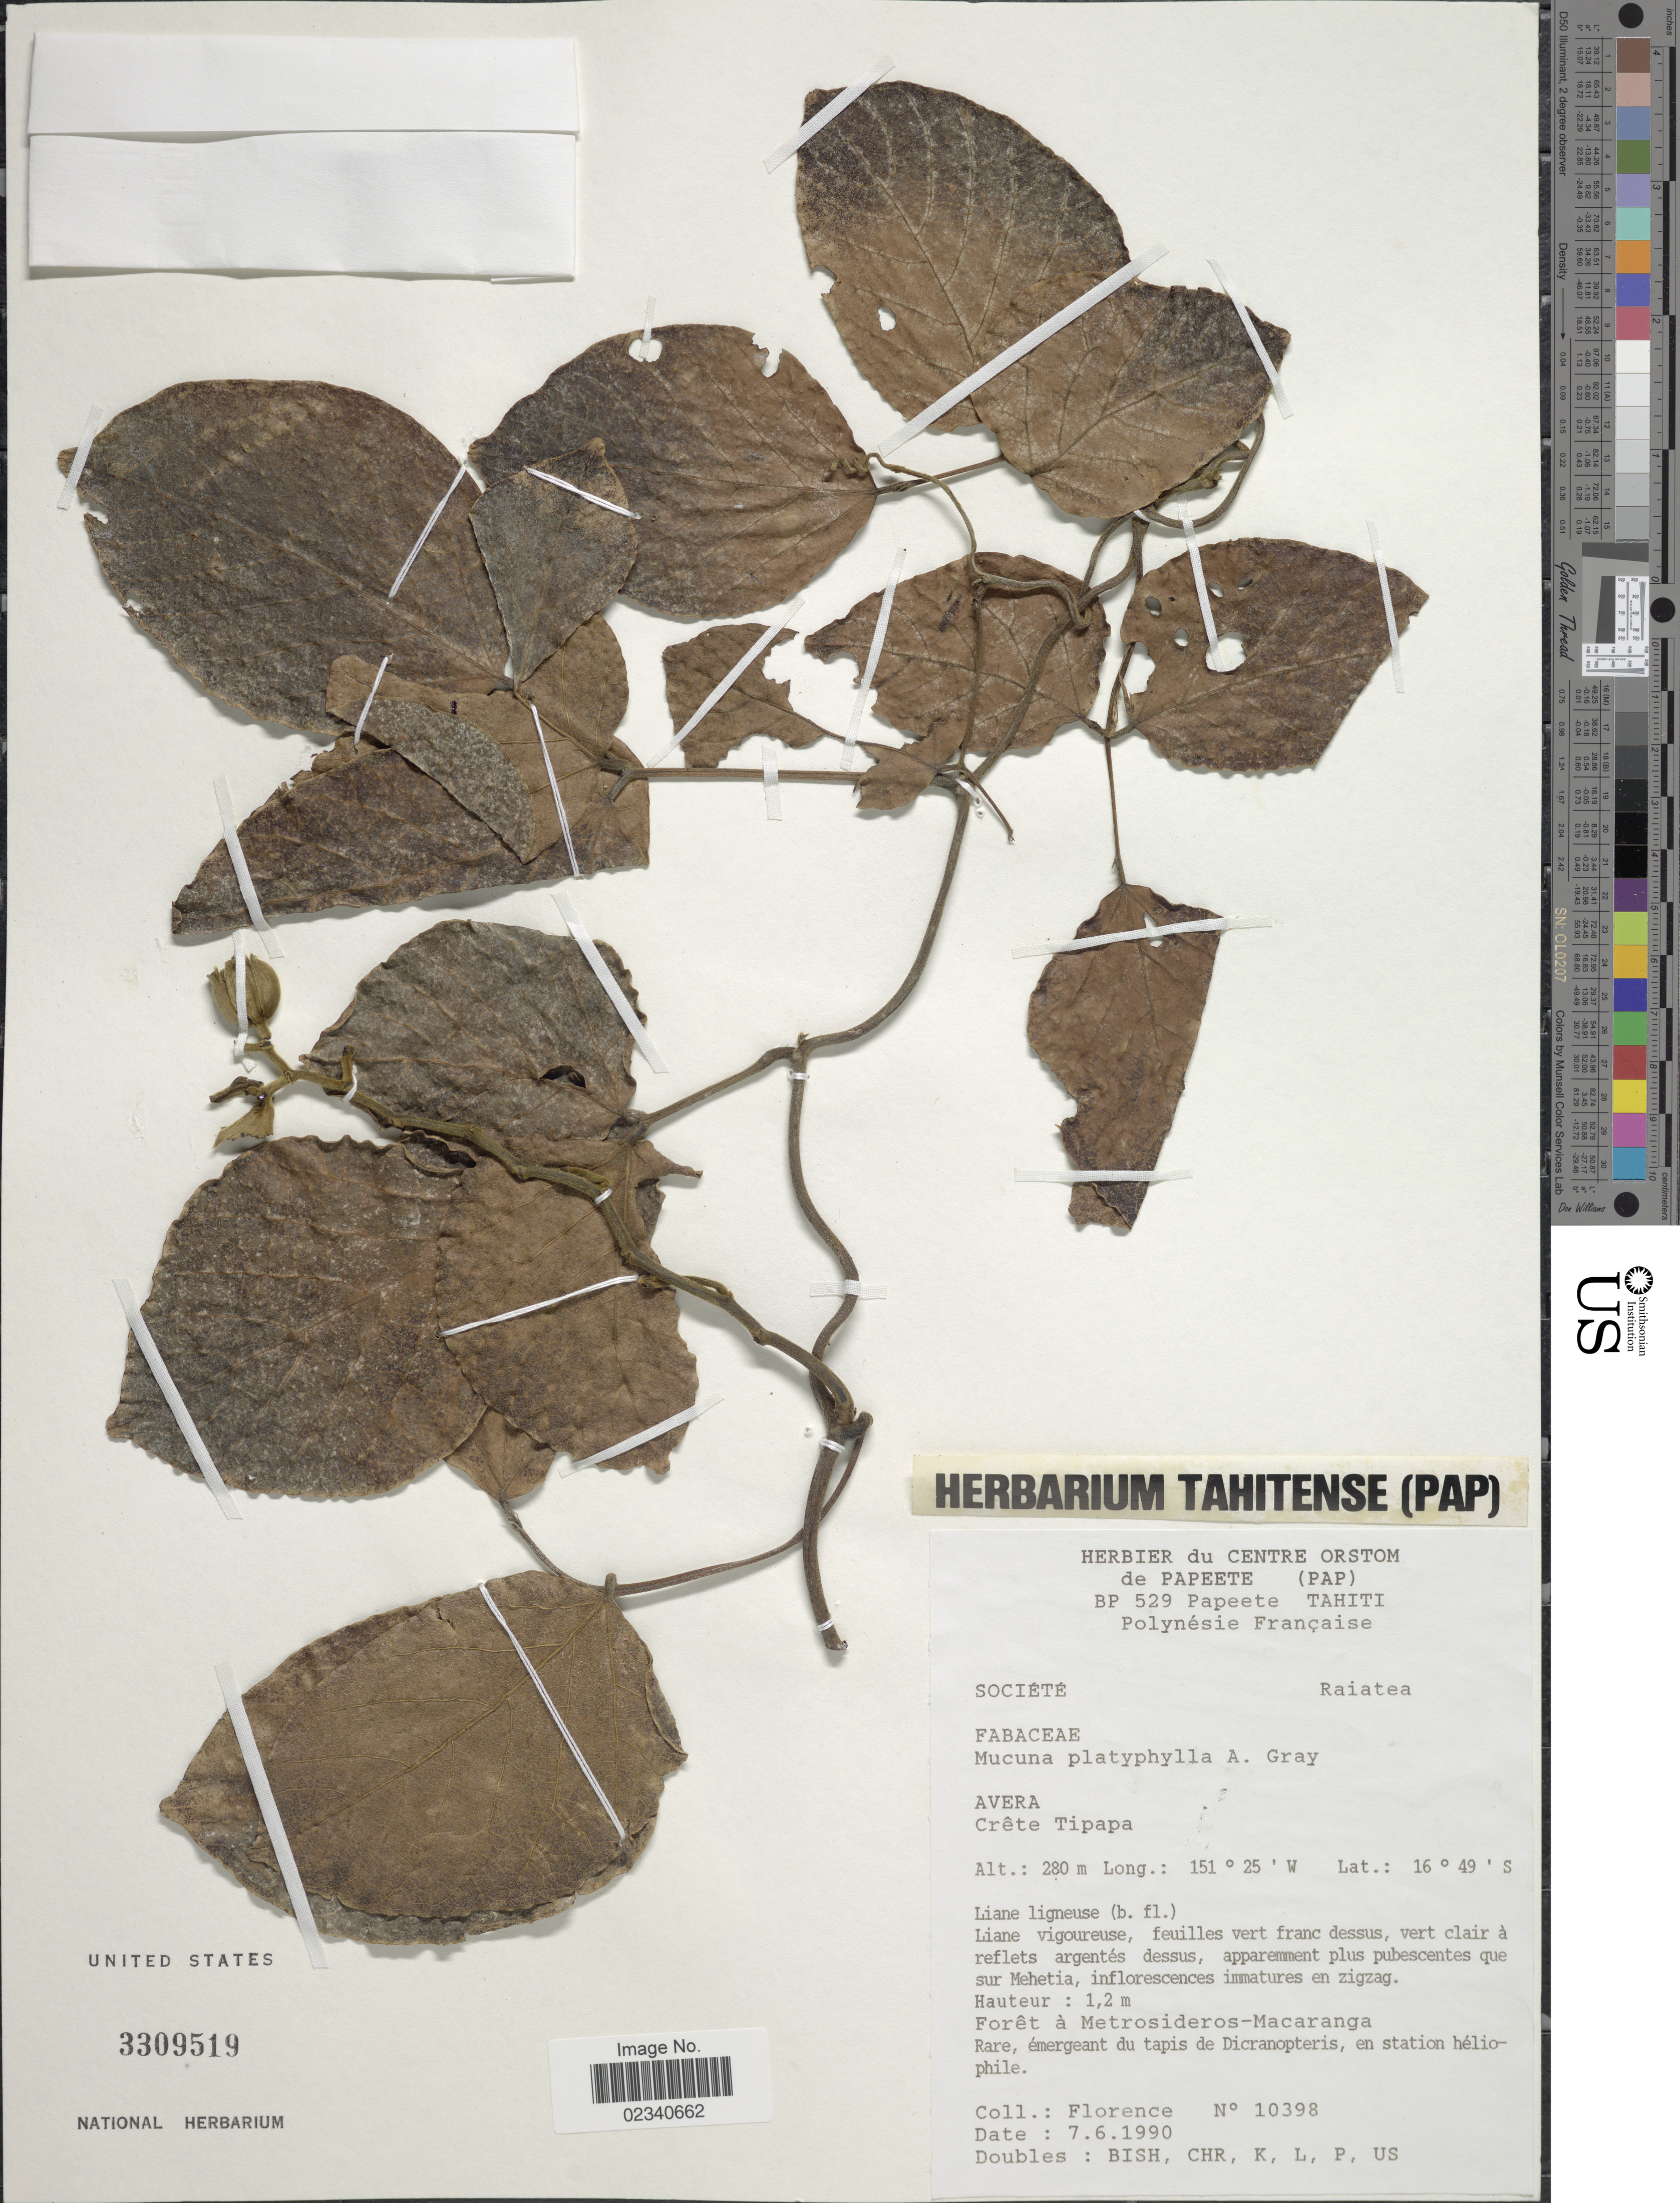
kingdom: Plantae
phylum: Tracheophyta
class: Magnoliopsida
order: Fabales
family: Fabaceae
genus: Mucuna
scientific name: Mucuna platyphylla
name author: A. Gray in Wilkes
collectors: -. Florence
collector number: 10398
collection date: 1990-06-07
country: French Polynesia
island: Raiatea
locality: Société. Raiatea. Crête Tipapa [unsure placement]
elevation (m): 280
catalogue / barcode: US 3309519